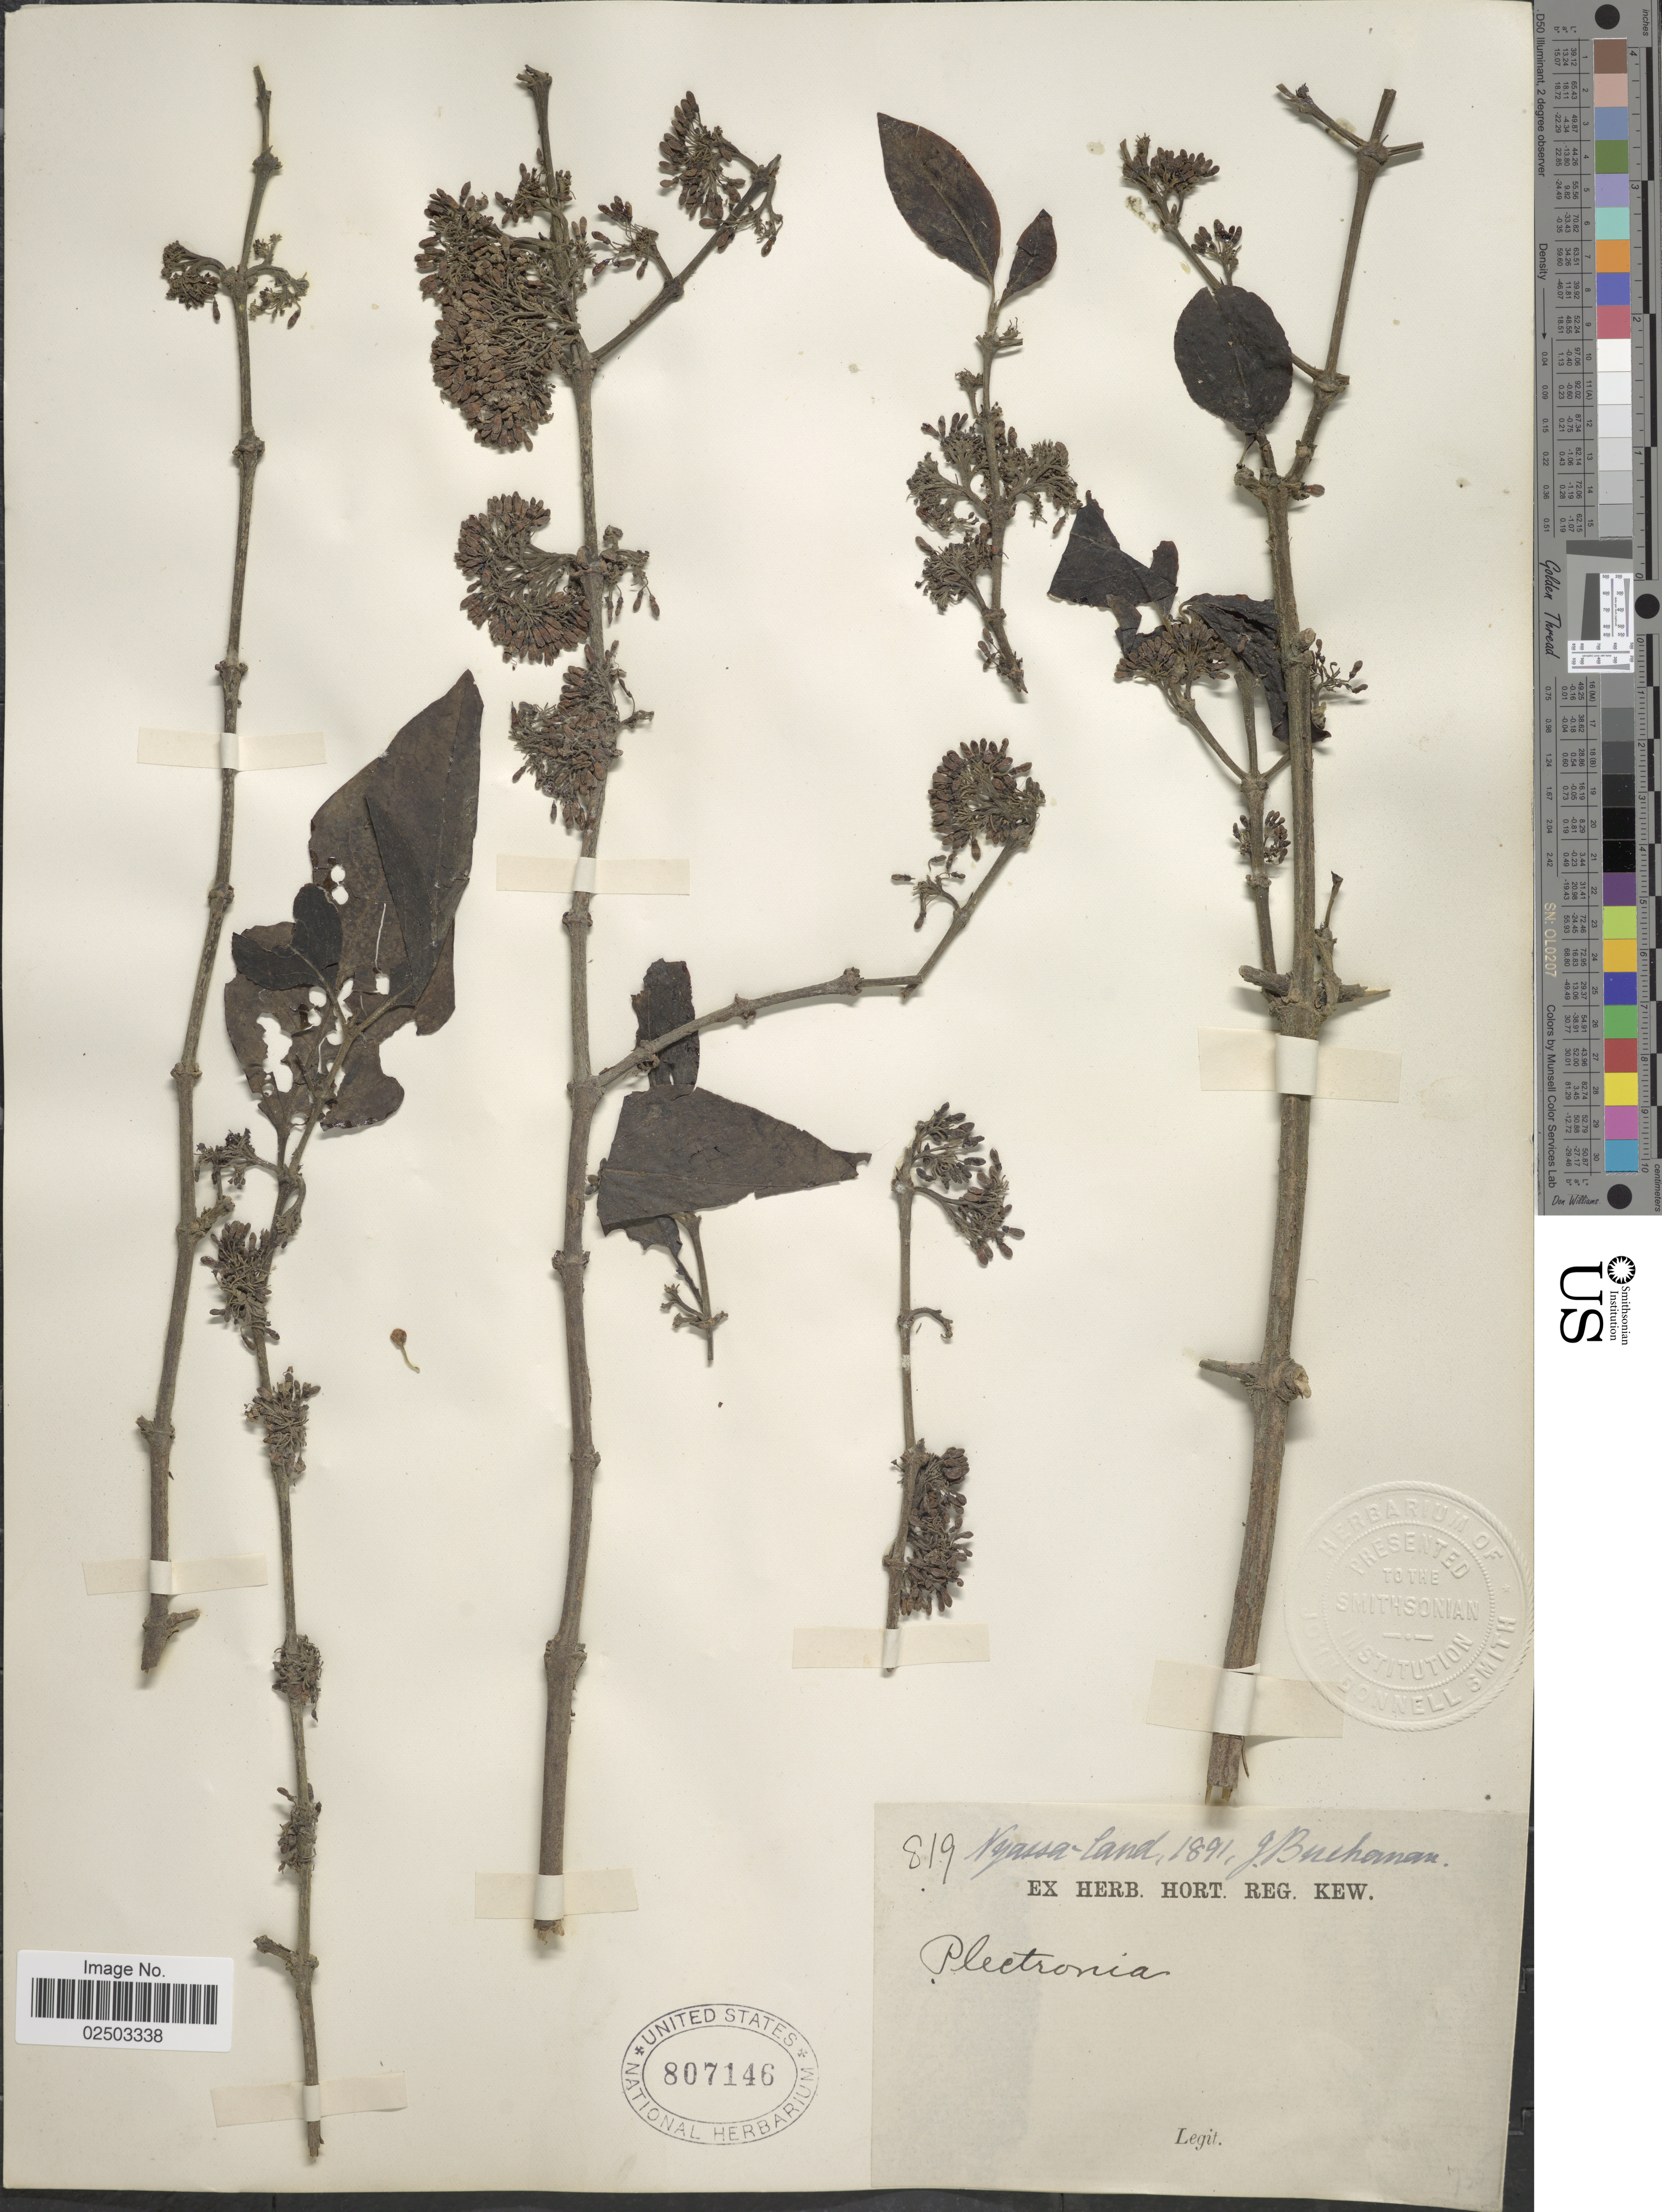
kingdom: Plantae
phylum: Tracheophyta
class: Magnoliopsida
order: Gentianales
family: Rubiaceae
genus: Bridsonia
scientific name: Bridsonia chamaedendrum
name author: (Kuntze) Verstraete & A.E. van Wyk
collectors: J. Buchanan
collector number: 819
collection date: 1891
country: Malawi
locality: Nyassa-land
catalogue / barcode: US 807146